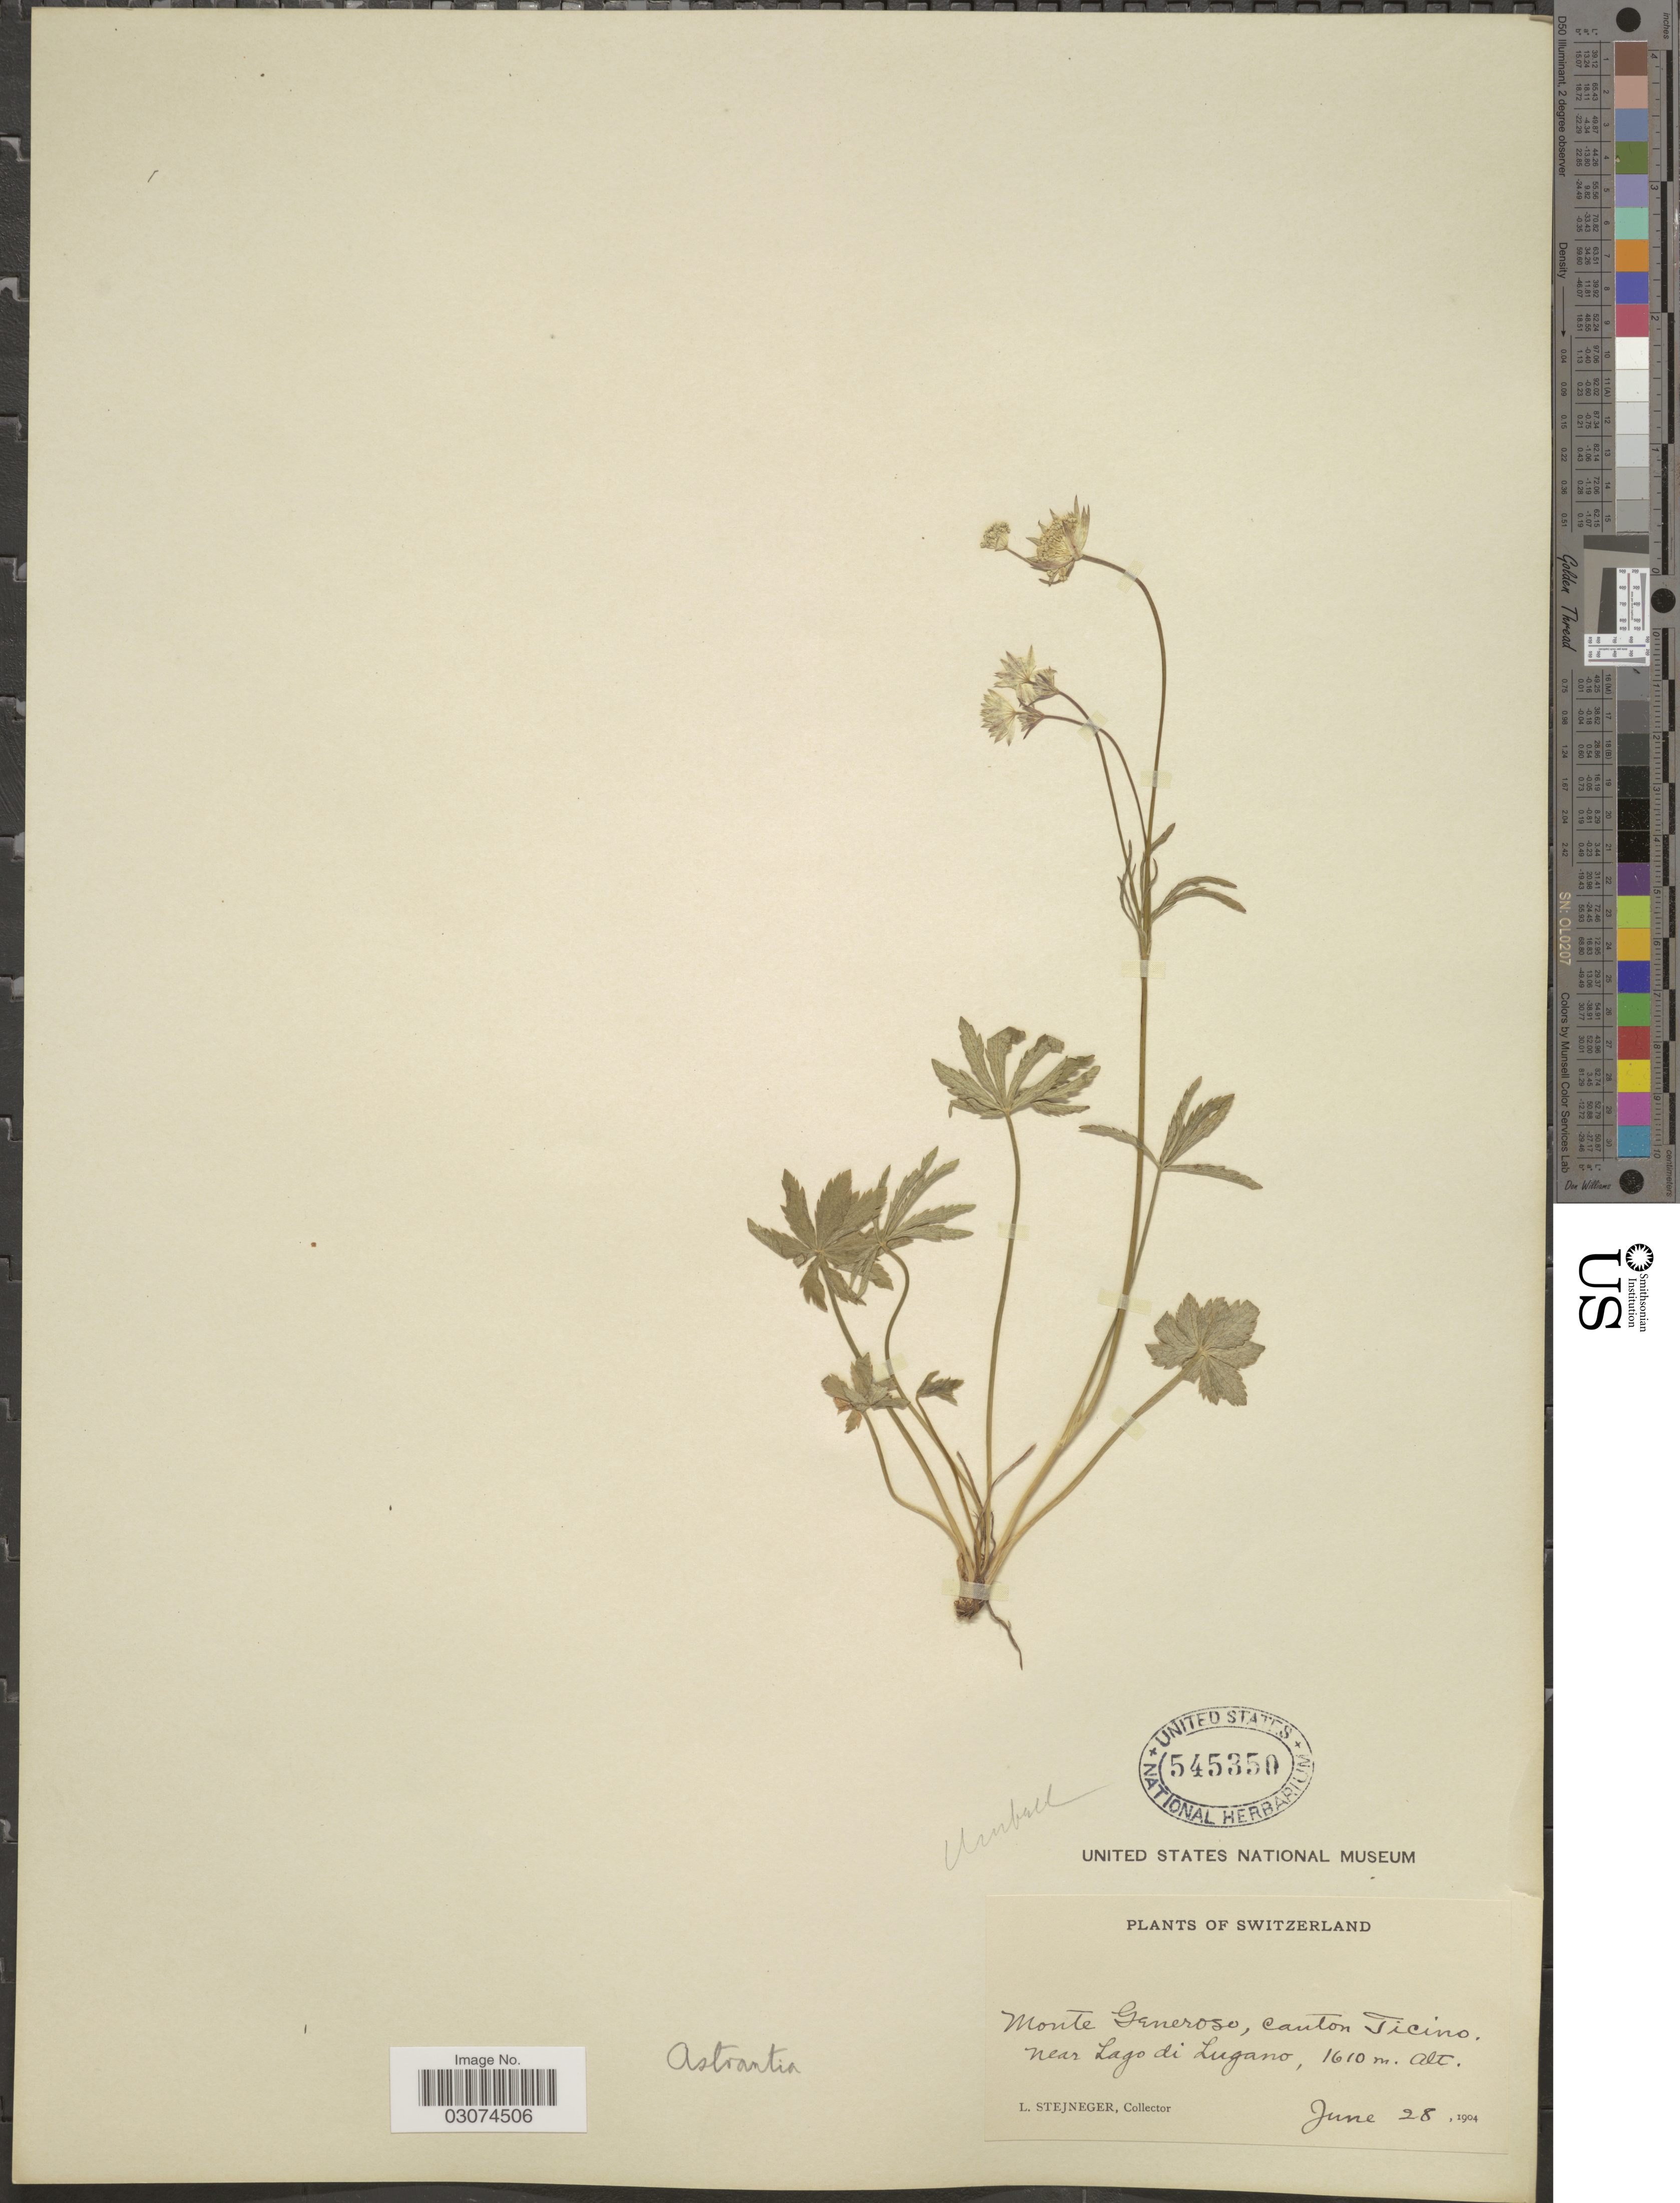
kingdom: Plantae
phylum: Tracheophyta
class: Magnoliopsida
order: Apiales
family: Apiaceae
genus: Astrantia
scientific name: Astrantia sp.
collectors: L. Stejneger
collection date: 1904-06-28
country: Switzerland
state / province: Ticino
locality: Monte Generoso, near Lago di Lugano.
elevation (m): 1610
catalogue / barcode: US 545350